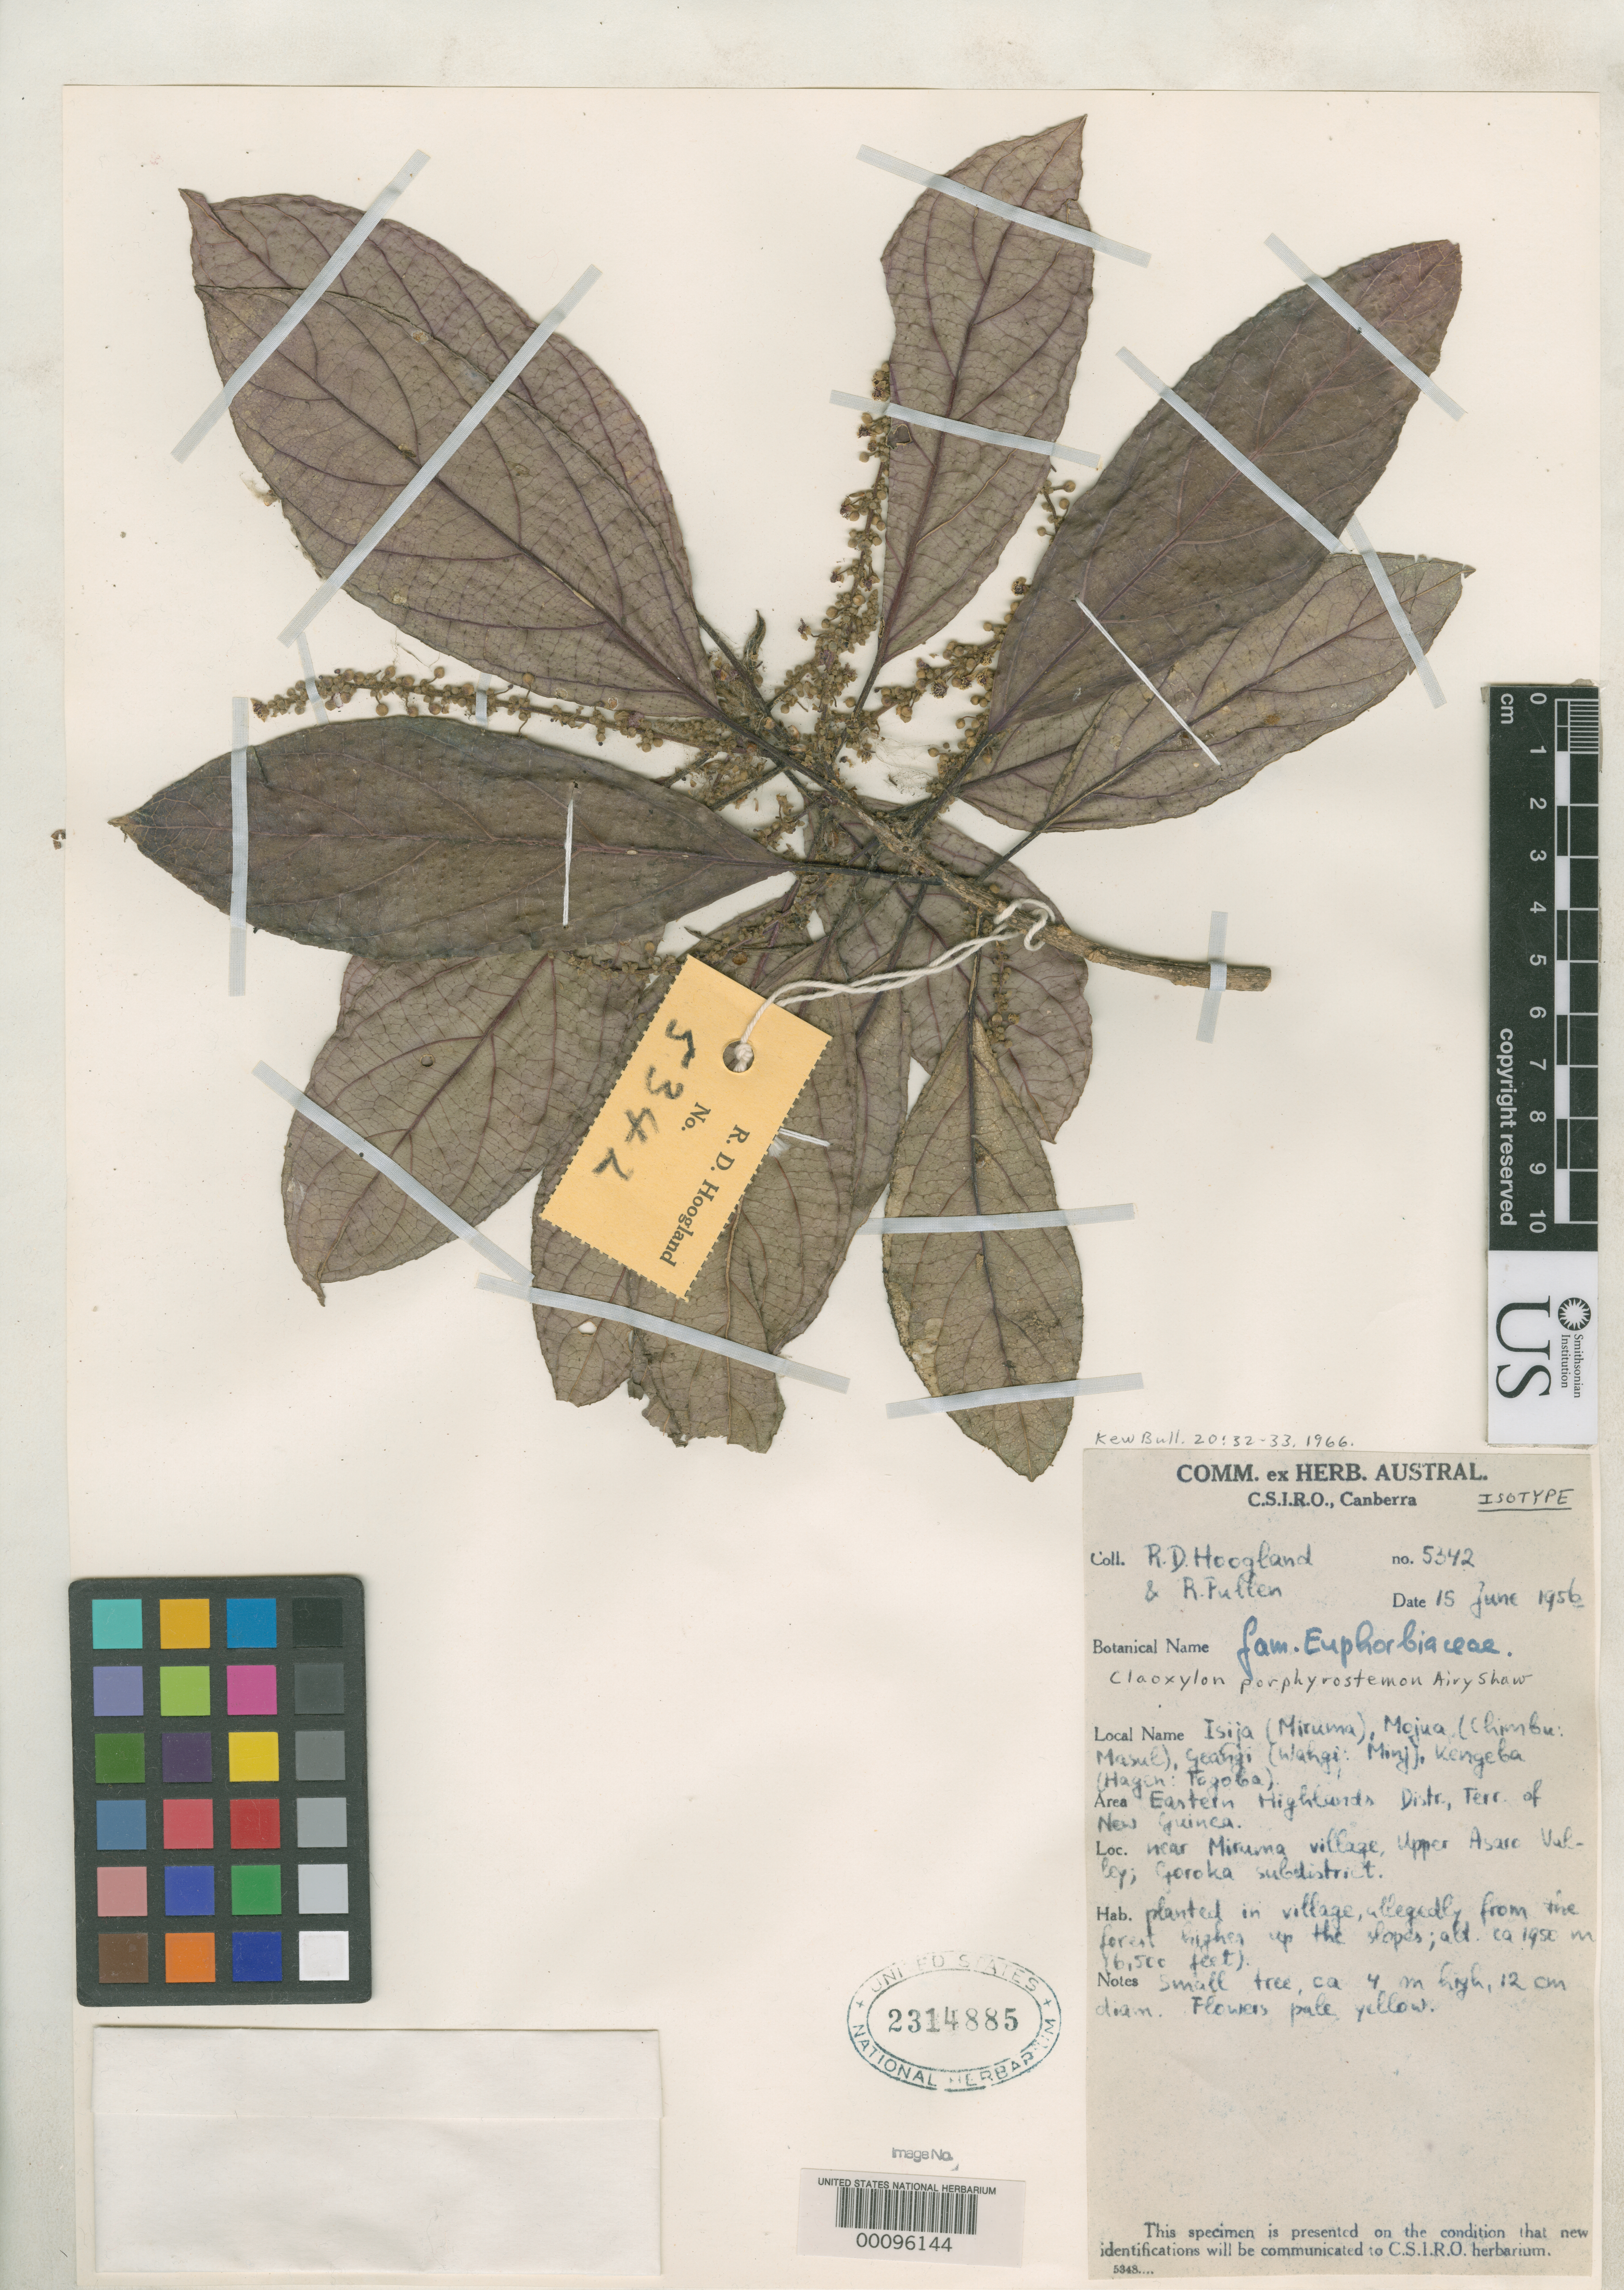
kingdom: Plantae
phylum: Tracheophyta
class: Magnoliopsida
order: Malpighiales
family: Euphorbiaceae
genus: Claoxylon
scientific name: Claoxylon porphyrostemon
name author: Airy Shaw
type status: Isotype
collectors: R. D. Hoogland & R. Pullen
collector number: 5342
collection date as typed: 15 Jun 1956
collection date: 1956-06-15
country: Papua New Guinea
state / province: Eastern Highlands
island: New Guinea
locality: Near Miruma village, upper Asaro Valley, Goroka Subdistr.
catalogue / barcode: US 2314885